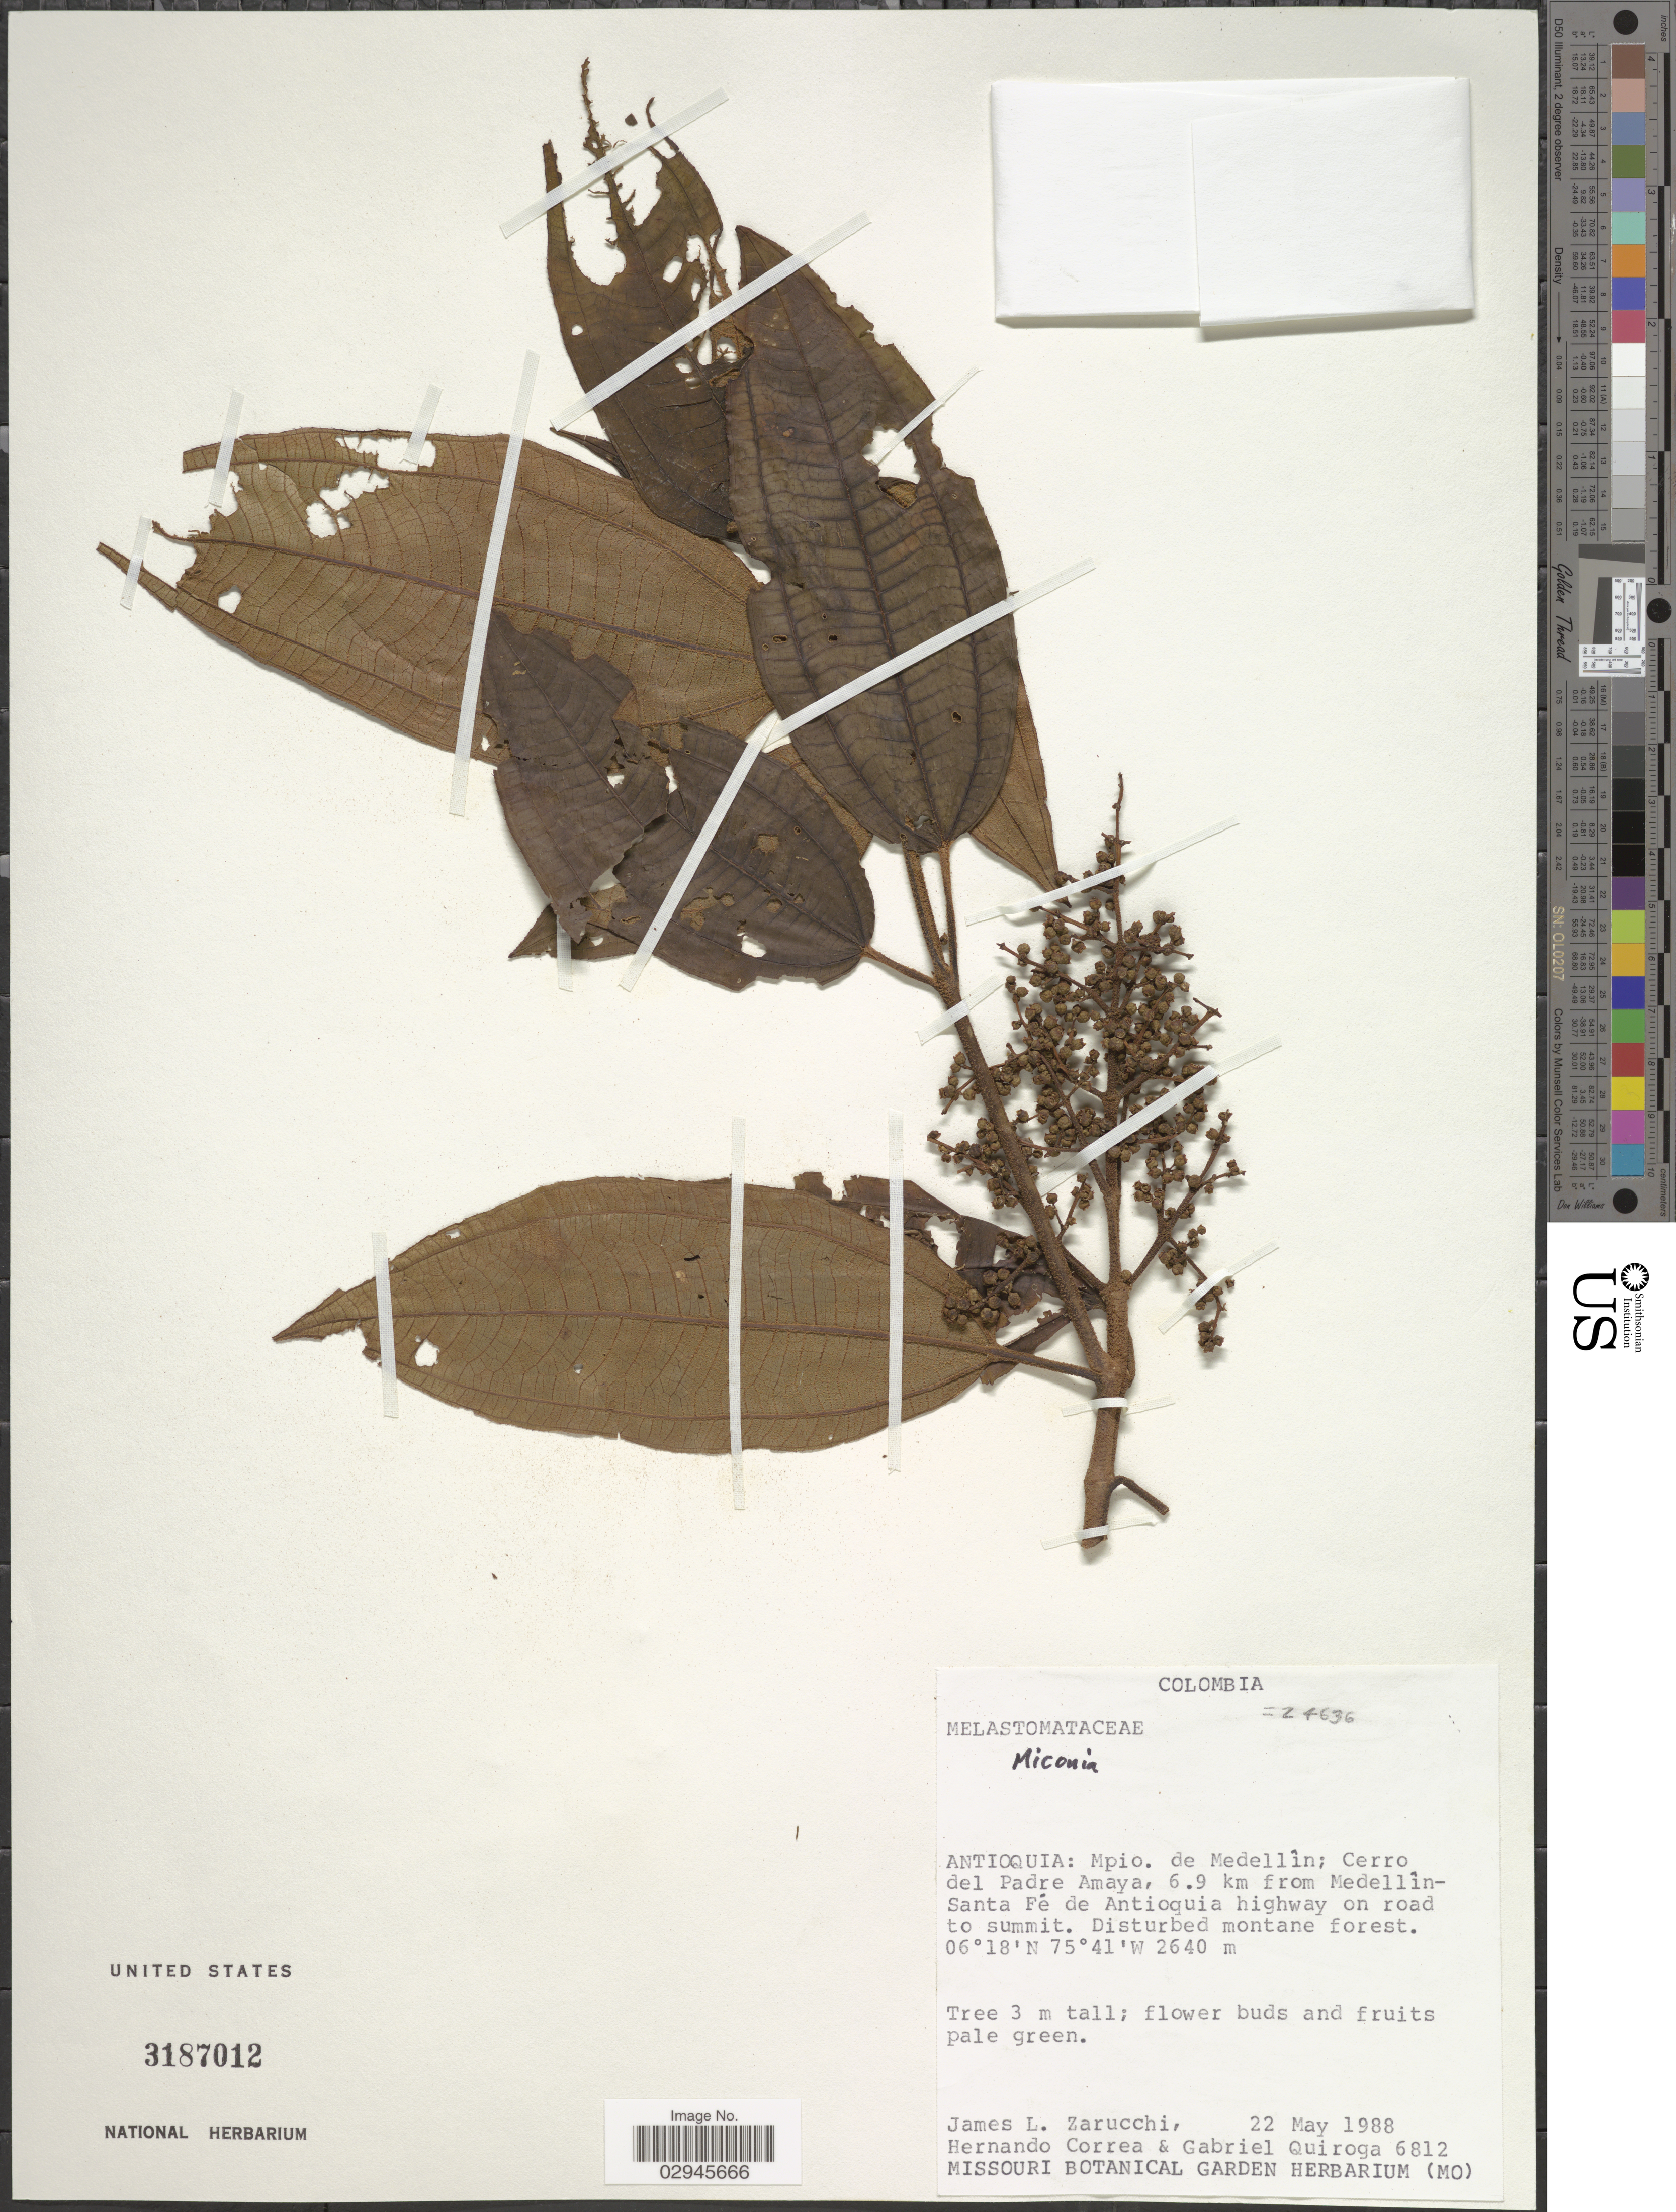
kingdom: Plantae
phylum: Tracheophyta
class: Magnoliopsida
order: Myrtales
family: Melastomataceae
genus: Miconia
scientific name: Miconia sp.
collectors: J. L. Zarucchi, H. Correa & G. Quiroga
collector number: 6812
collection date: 1988-05-22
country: Colombia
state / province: Antioquia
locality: Mpio. de Medellín; Cerro del Padre Amaya, 6.9 km from Medellín-Santa Fé de Antioquia highway on road to summit.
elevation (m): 2640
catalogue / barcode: US 3187012